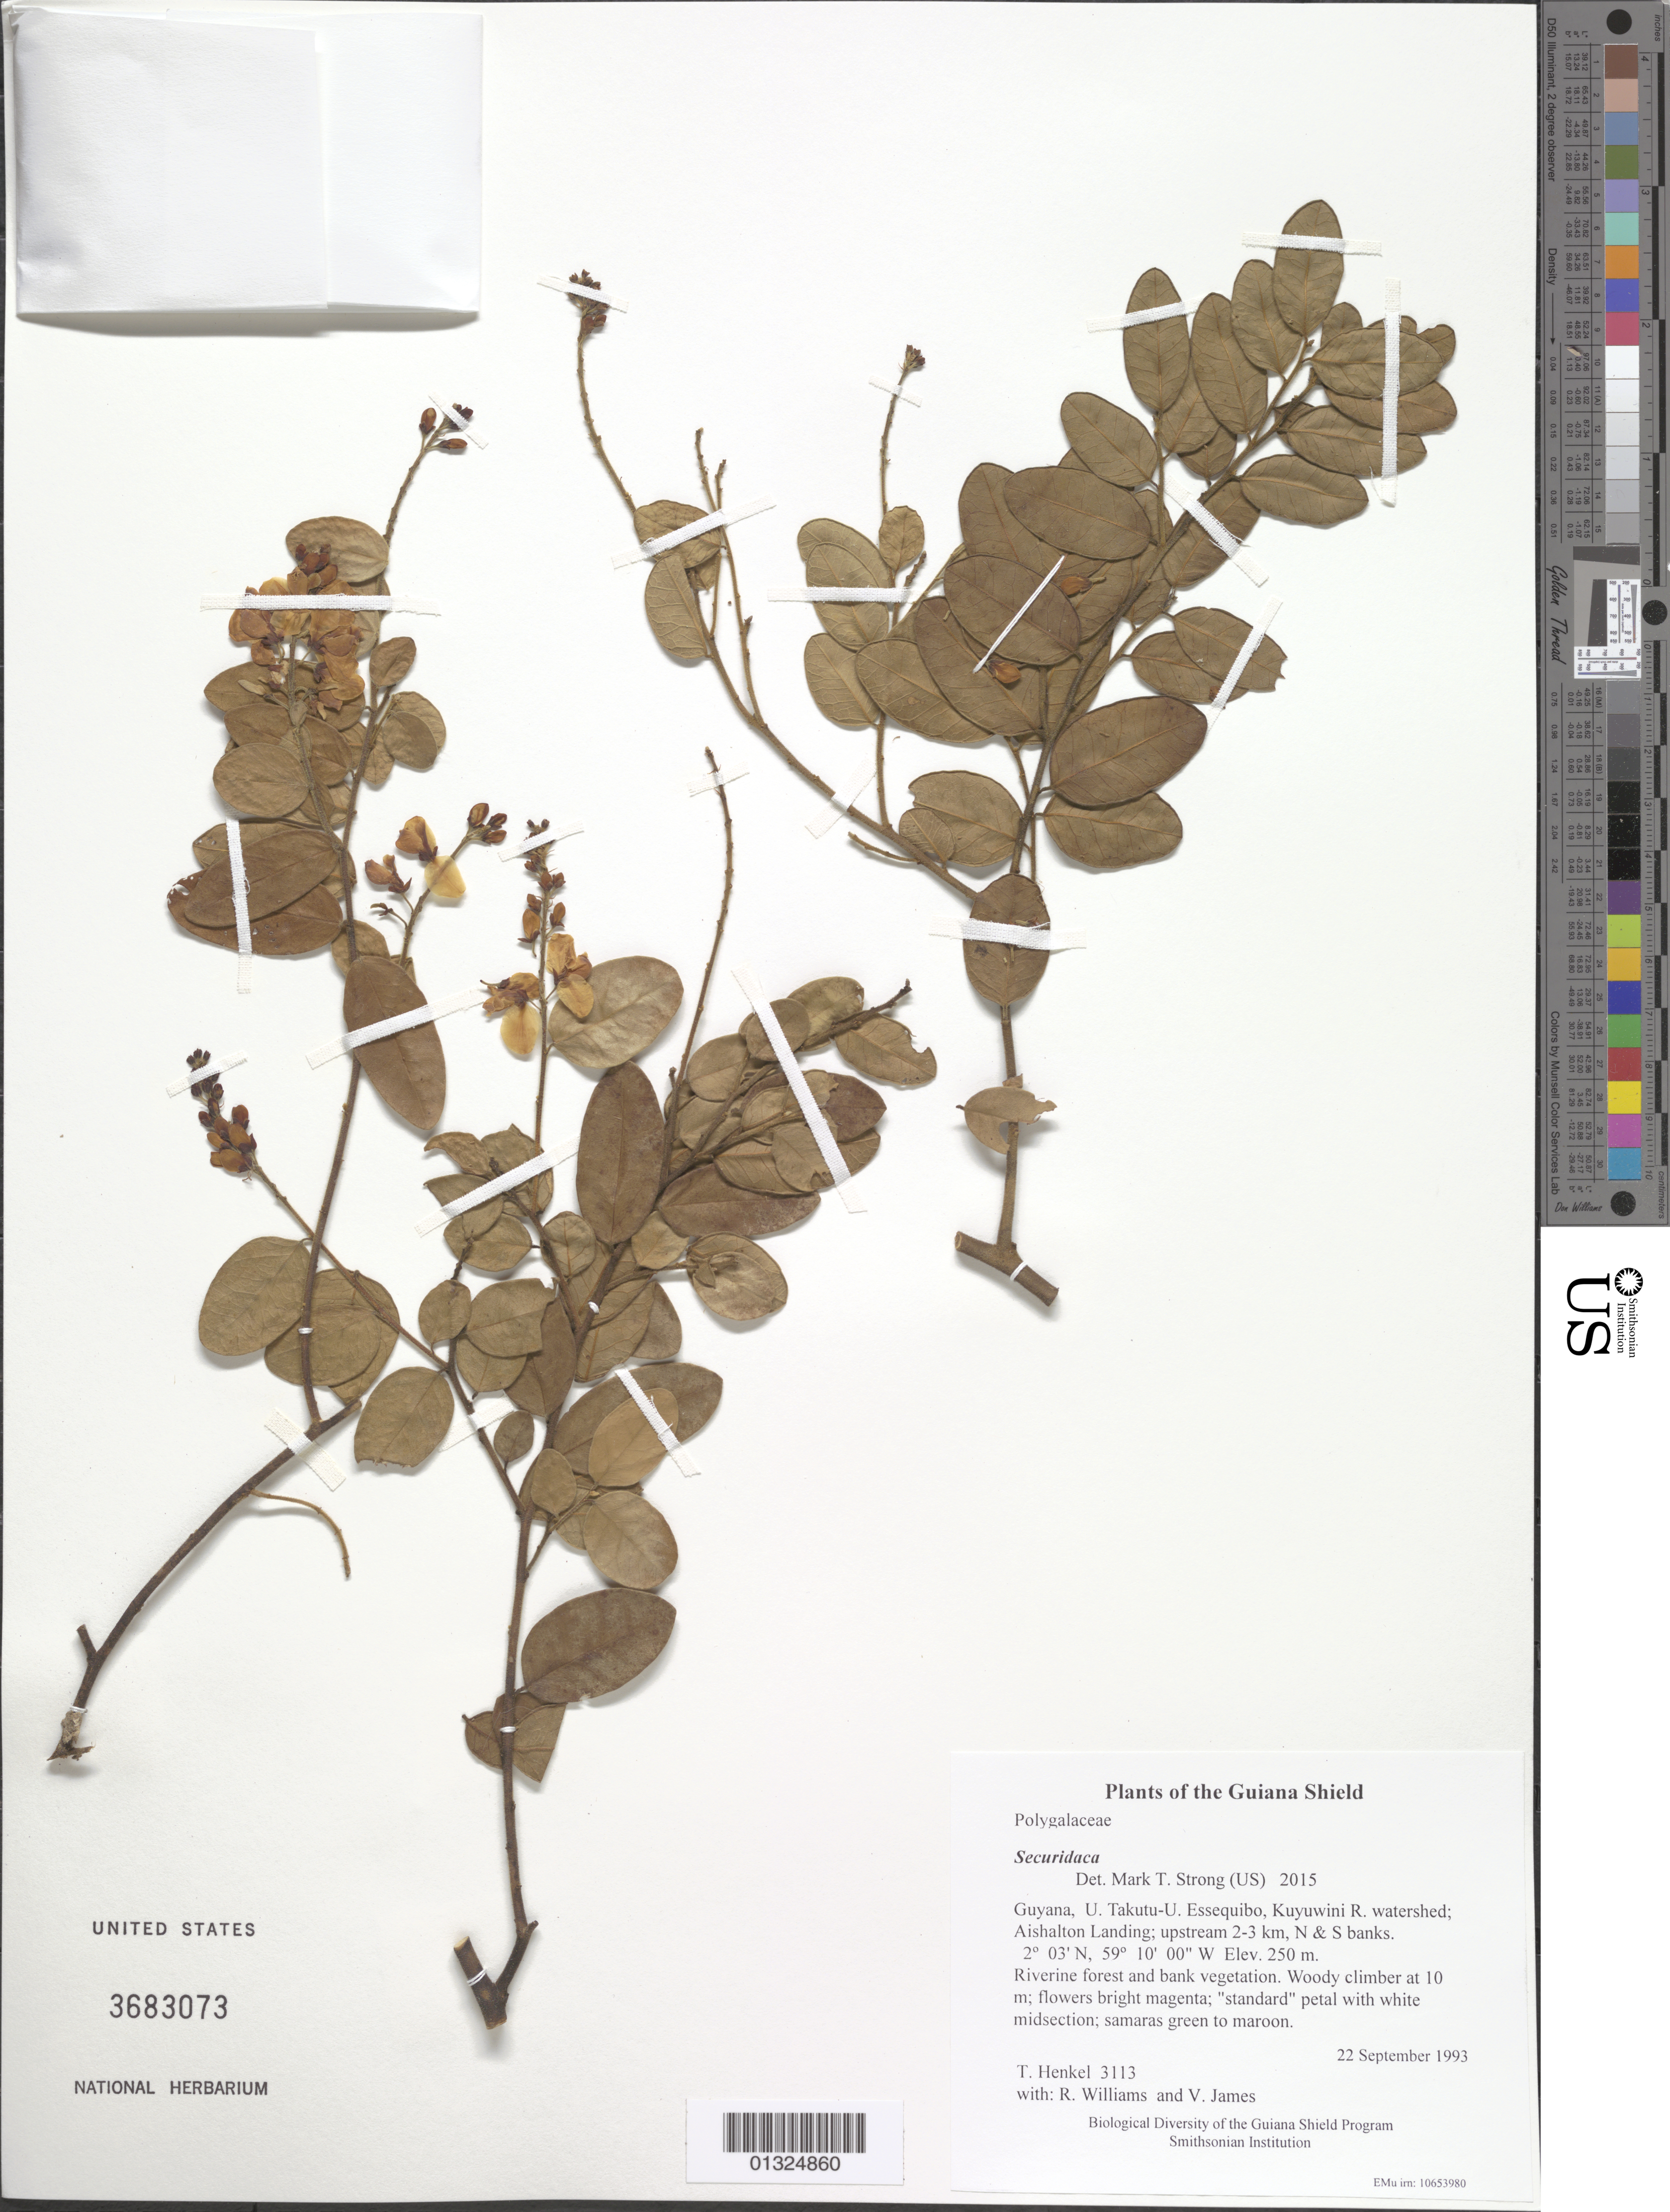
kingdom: Plantae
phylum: Tracheophyta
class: Magnoliopsida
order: Fabales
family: Polygalaceae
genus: Securidaca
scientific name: Securidaca sp.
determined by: Strong, M. T., (US), Smithsonian Institution - National Museum of Natural History (UNITED STATES)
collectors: T. Henkel, R. Williams & V. James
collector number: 3113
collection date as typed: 22 September 1993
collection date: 1993-09-22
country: Guyana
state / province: U. Takutu-U. Essequibo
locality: Kuyuwini R. watershed; Aishalton Landing; upstream 2-3 km, N & S banks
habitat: Riverine forest and bank vegetation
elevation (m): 250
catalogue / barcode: US 3683073